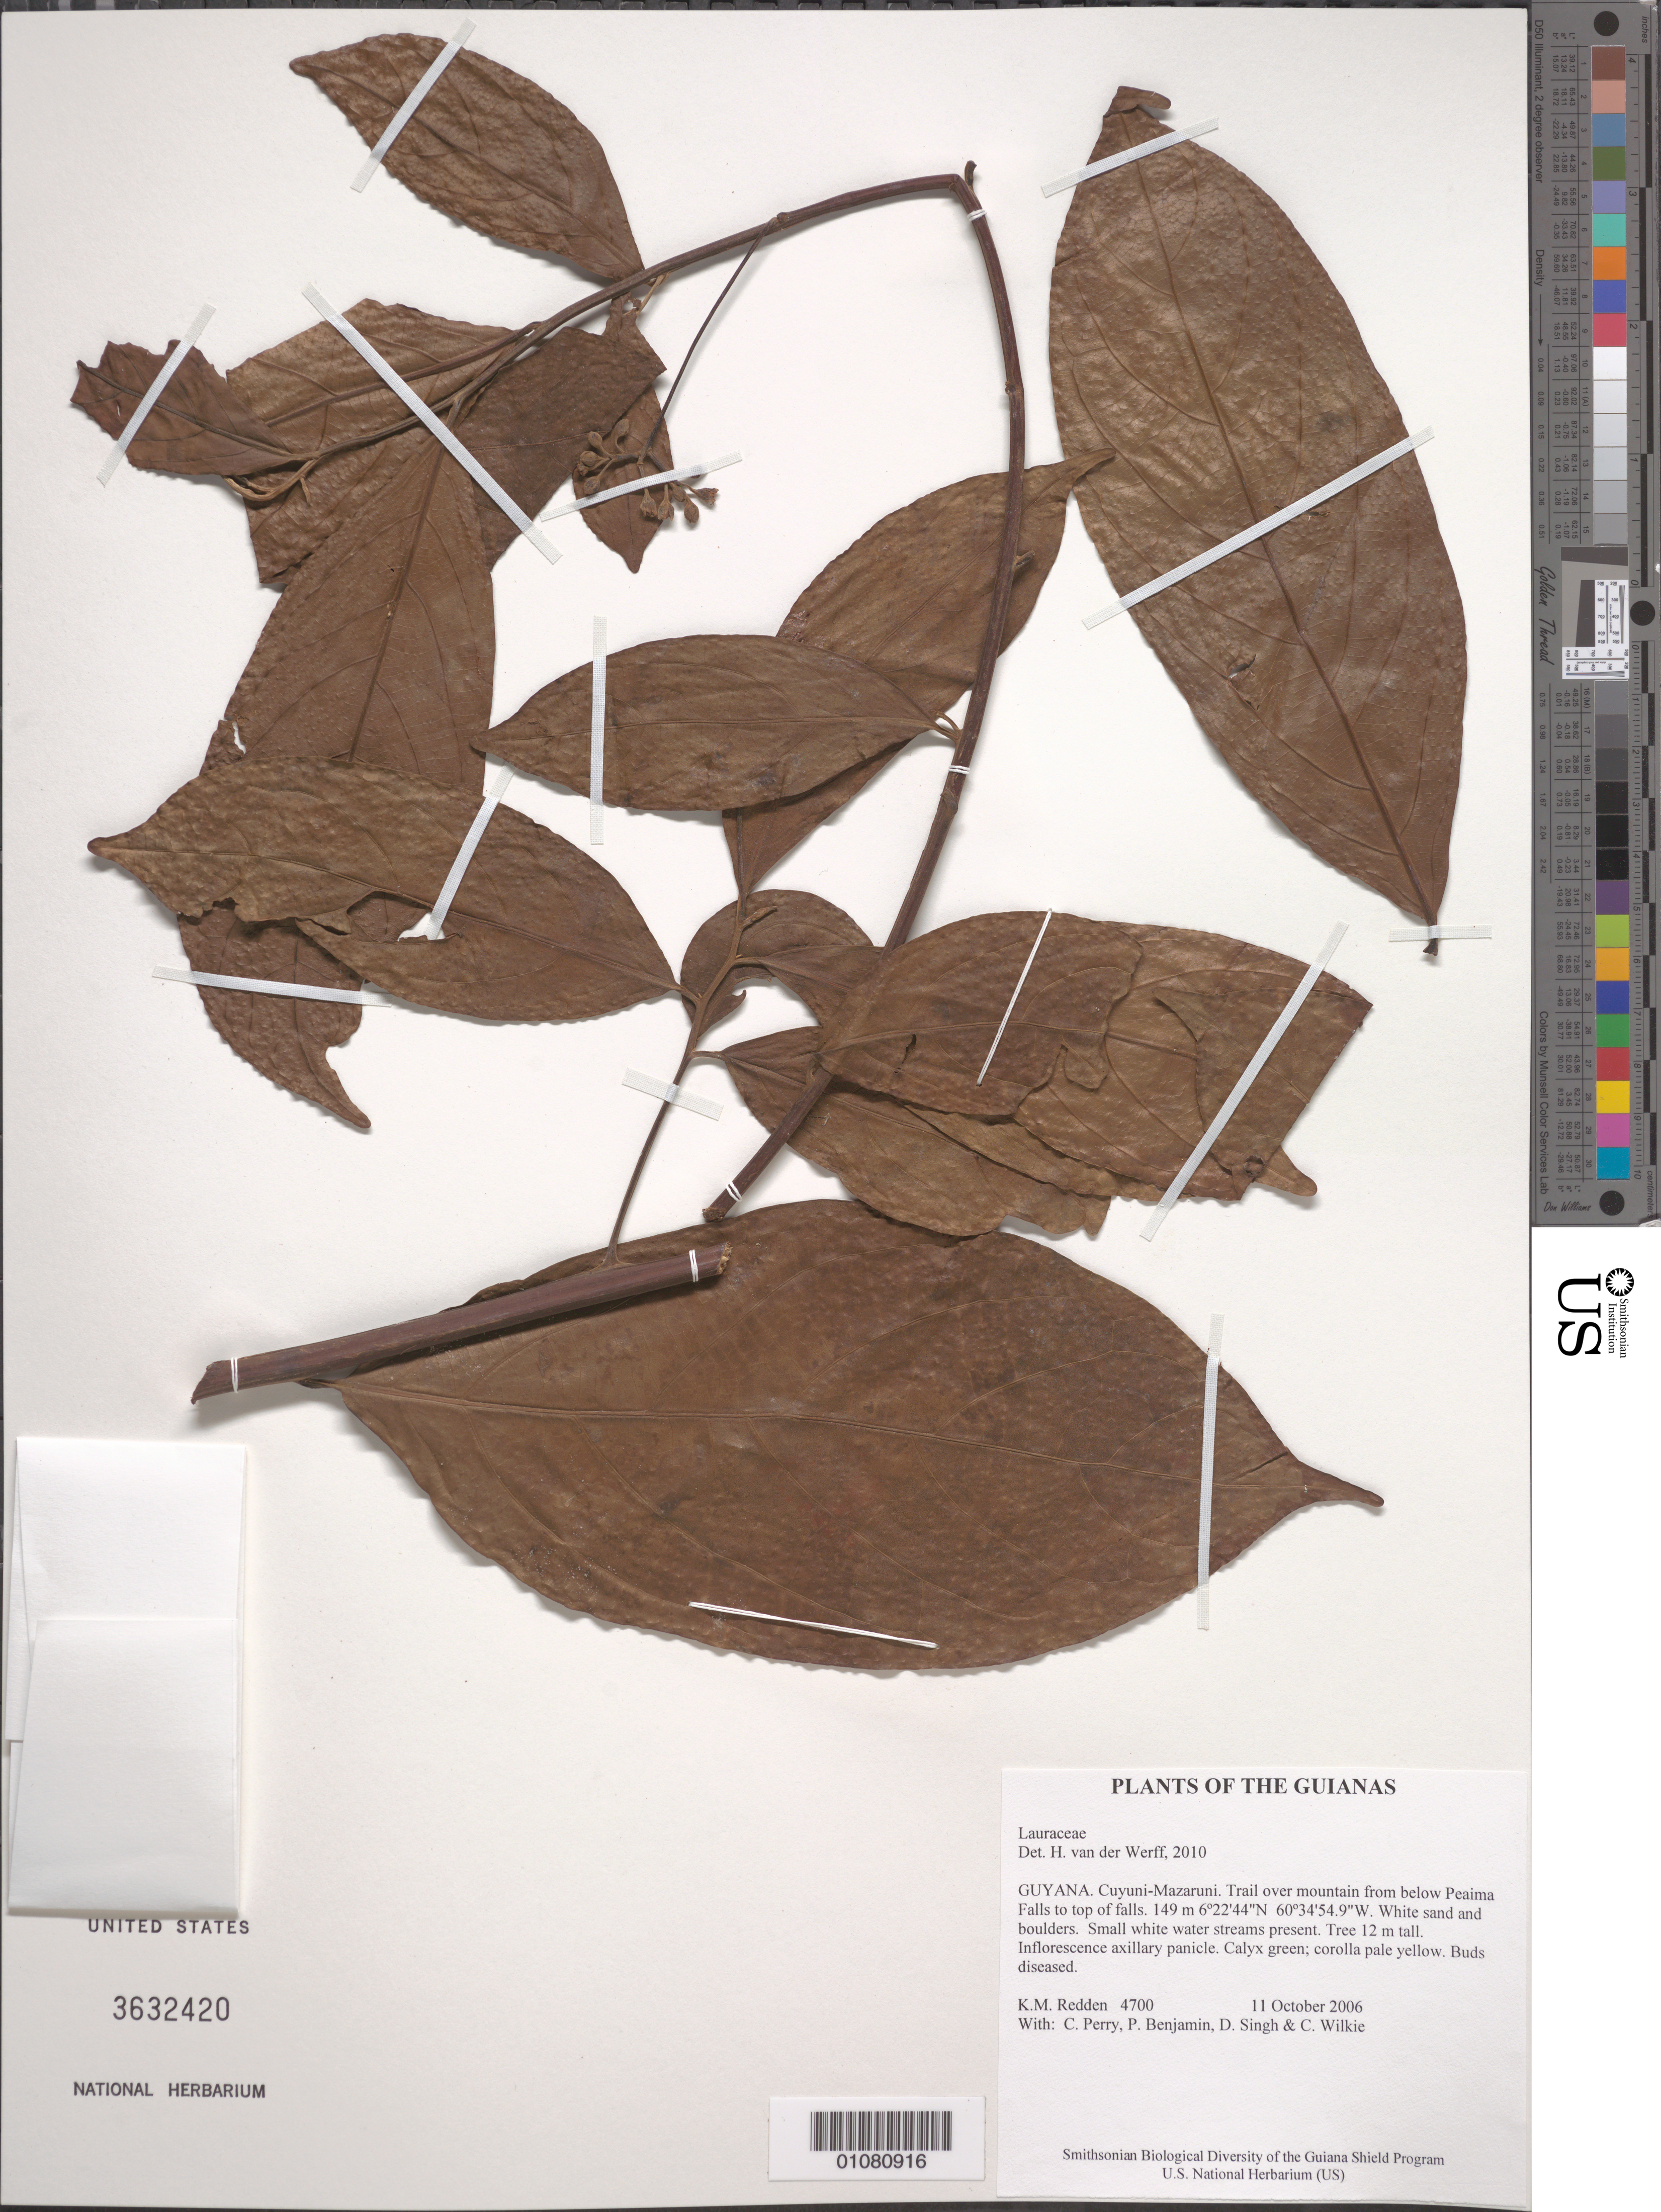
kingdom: Plantae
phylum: Tracheophyta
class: Magnoliopsida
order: Laurales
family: Lauraceae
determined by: van der Werff, H., (MO), Missouri Botanical Garden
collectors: K. M. Redden, C. Perry, P. Benjamin, D. Singh & C. Wilkie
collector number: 4700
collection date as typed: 11 October 2006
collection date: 2006-10-11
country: Guyana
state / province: Cuyuni-Mazaruni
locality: Trail over mountain from below Peaima Falls to top of falls.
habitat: White sand and boulders. Small white water streams present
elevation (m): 149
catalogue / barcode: US 3632420